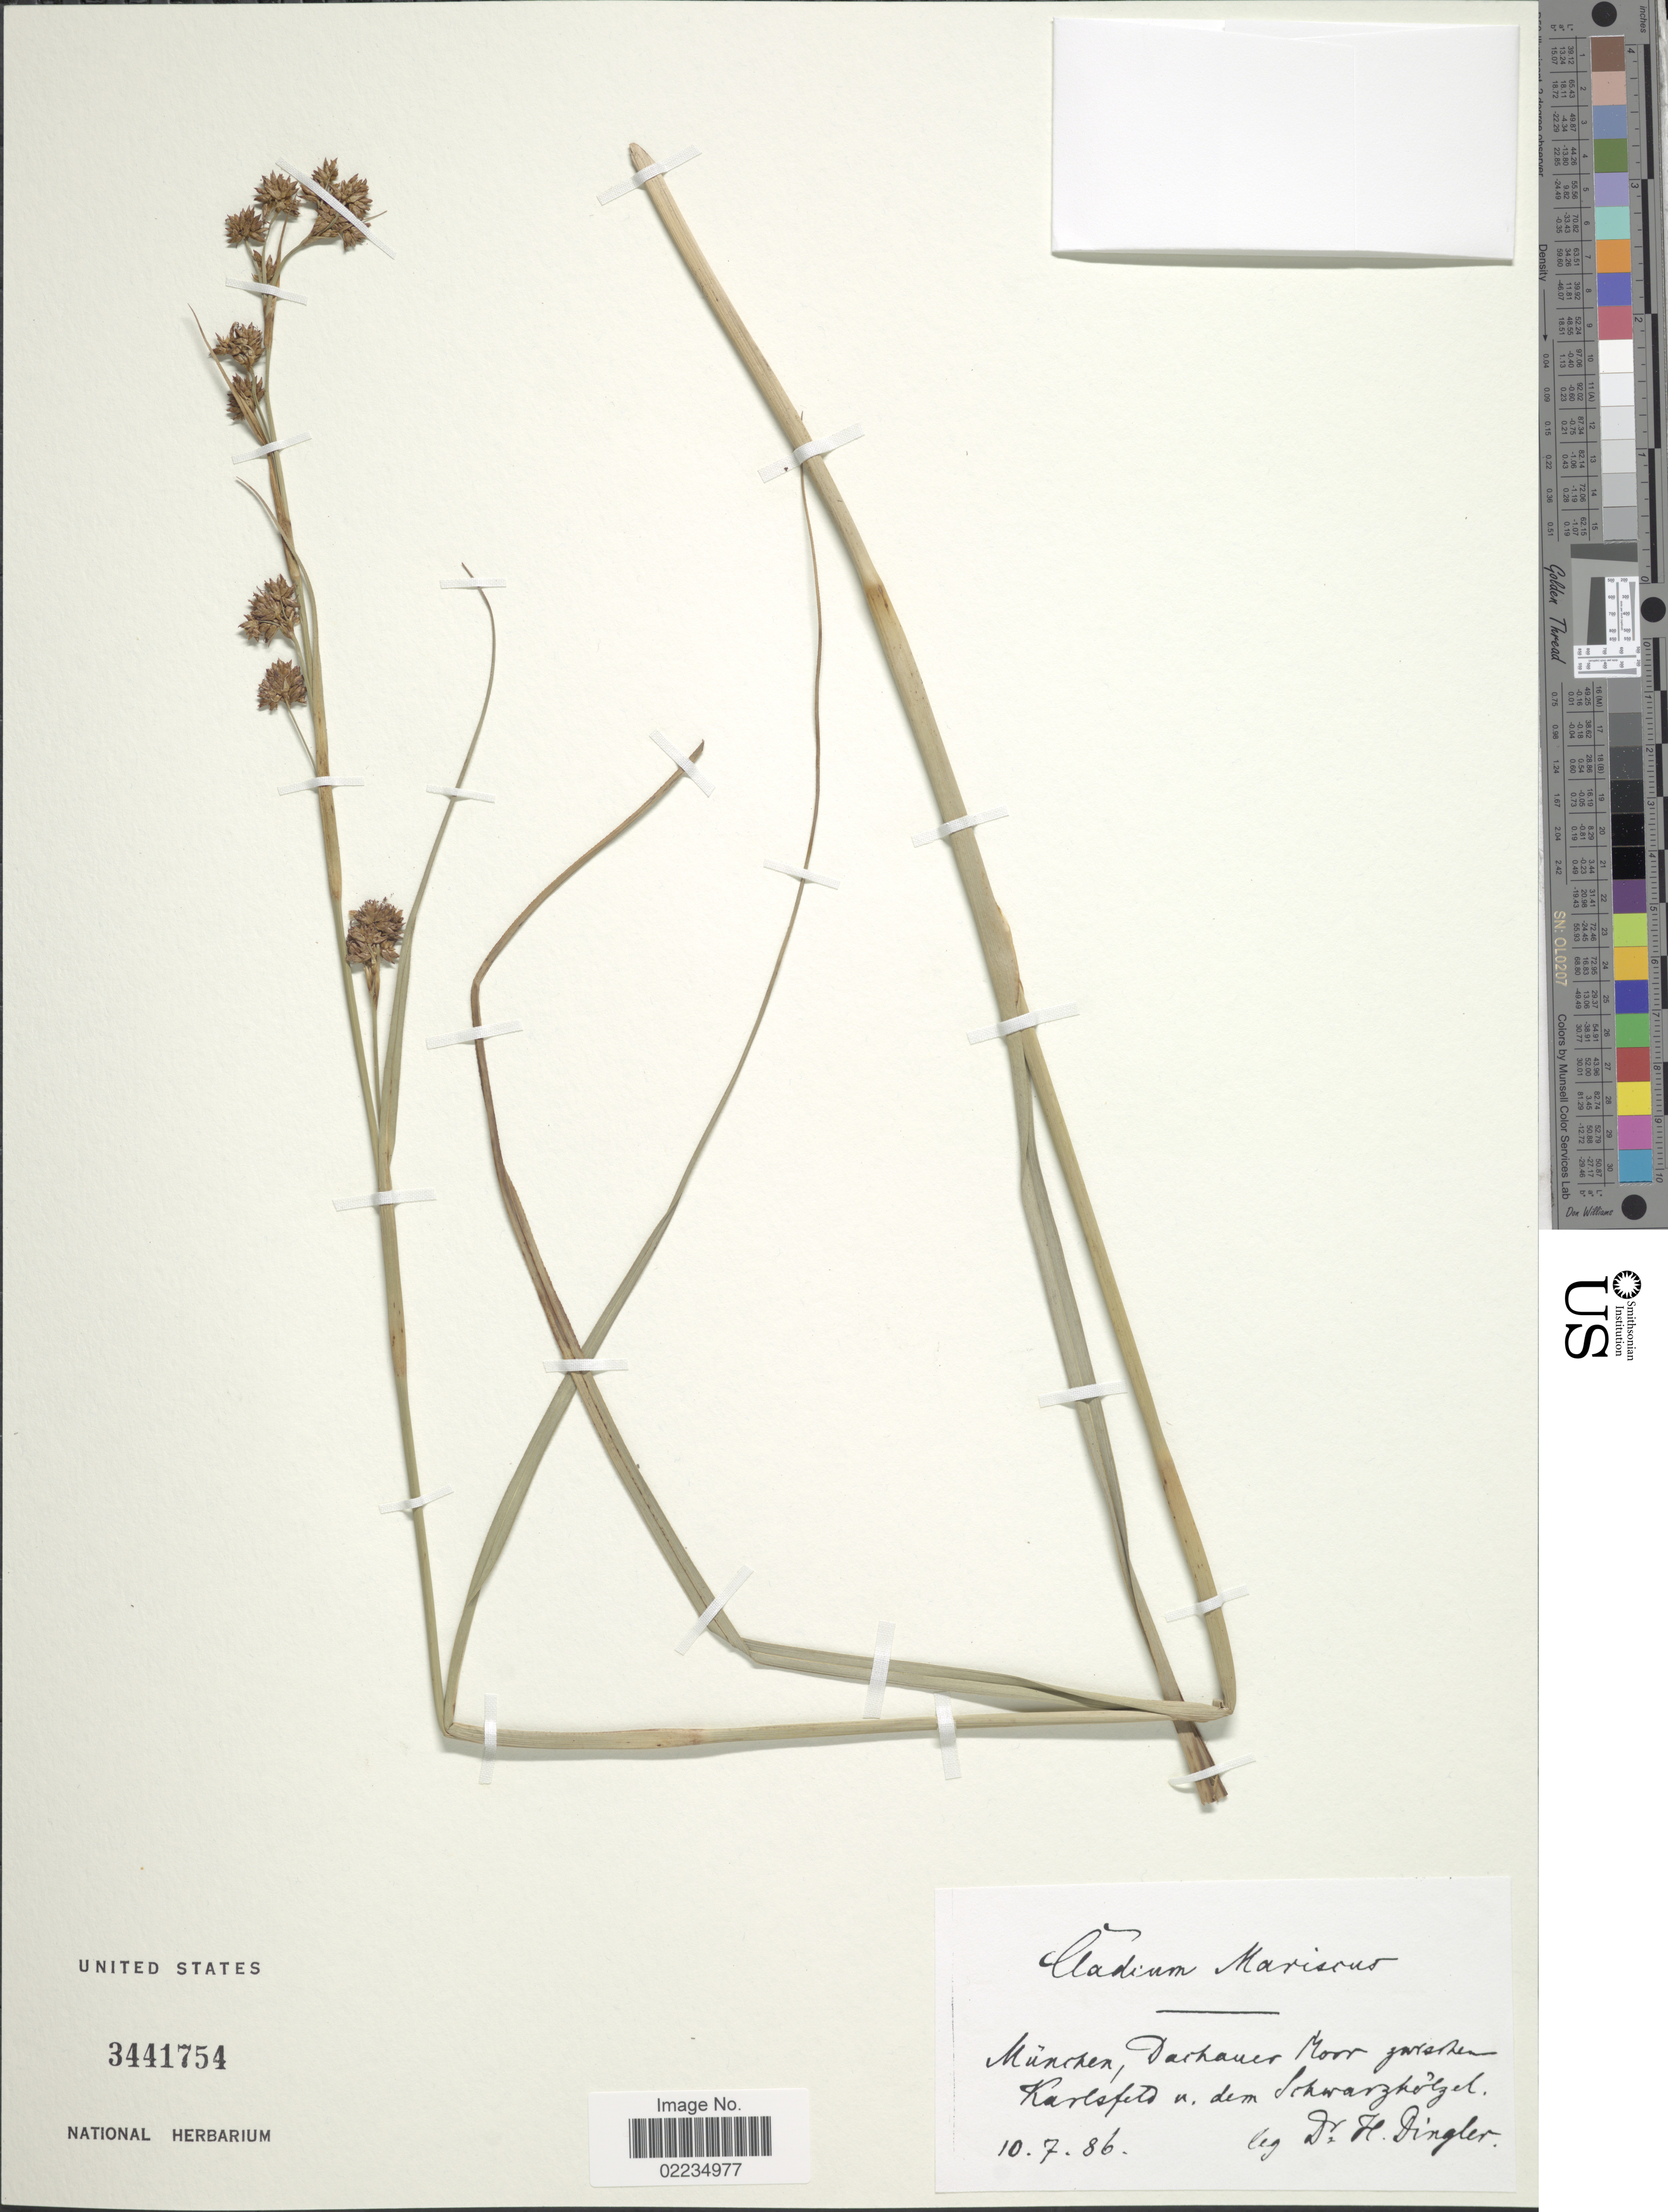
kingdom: Plantae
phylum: Tracheophyta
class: Liliopsida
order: Poales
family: Cyperaceae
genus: Cladium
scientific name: Cladium mariscus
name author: (L.) Pohl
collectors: H. Dingler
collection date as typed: Transcribed d/m/y: 10/7/86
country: Germany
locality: Karlsfeld, Schwarzholz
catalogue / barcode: US 3441754